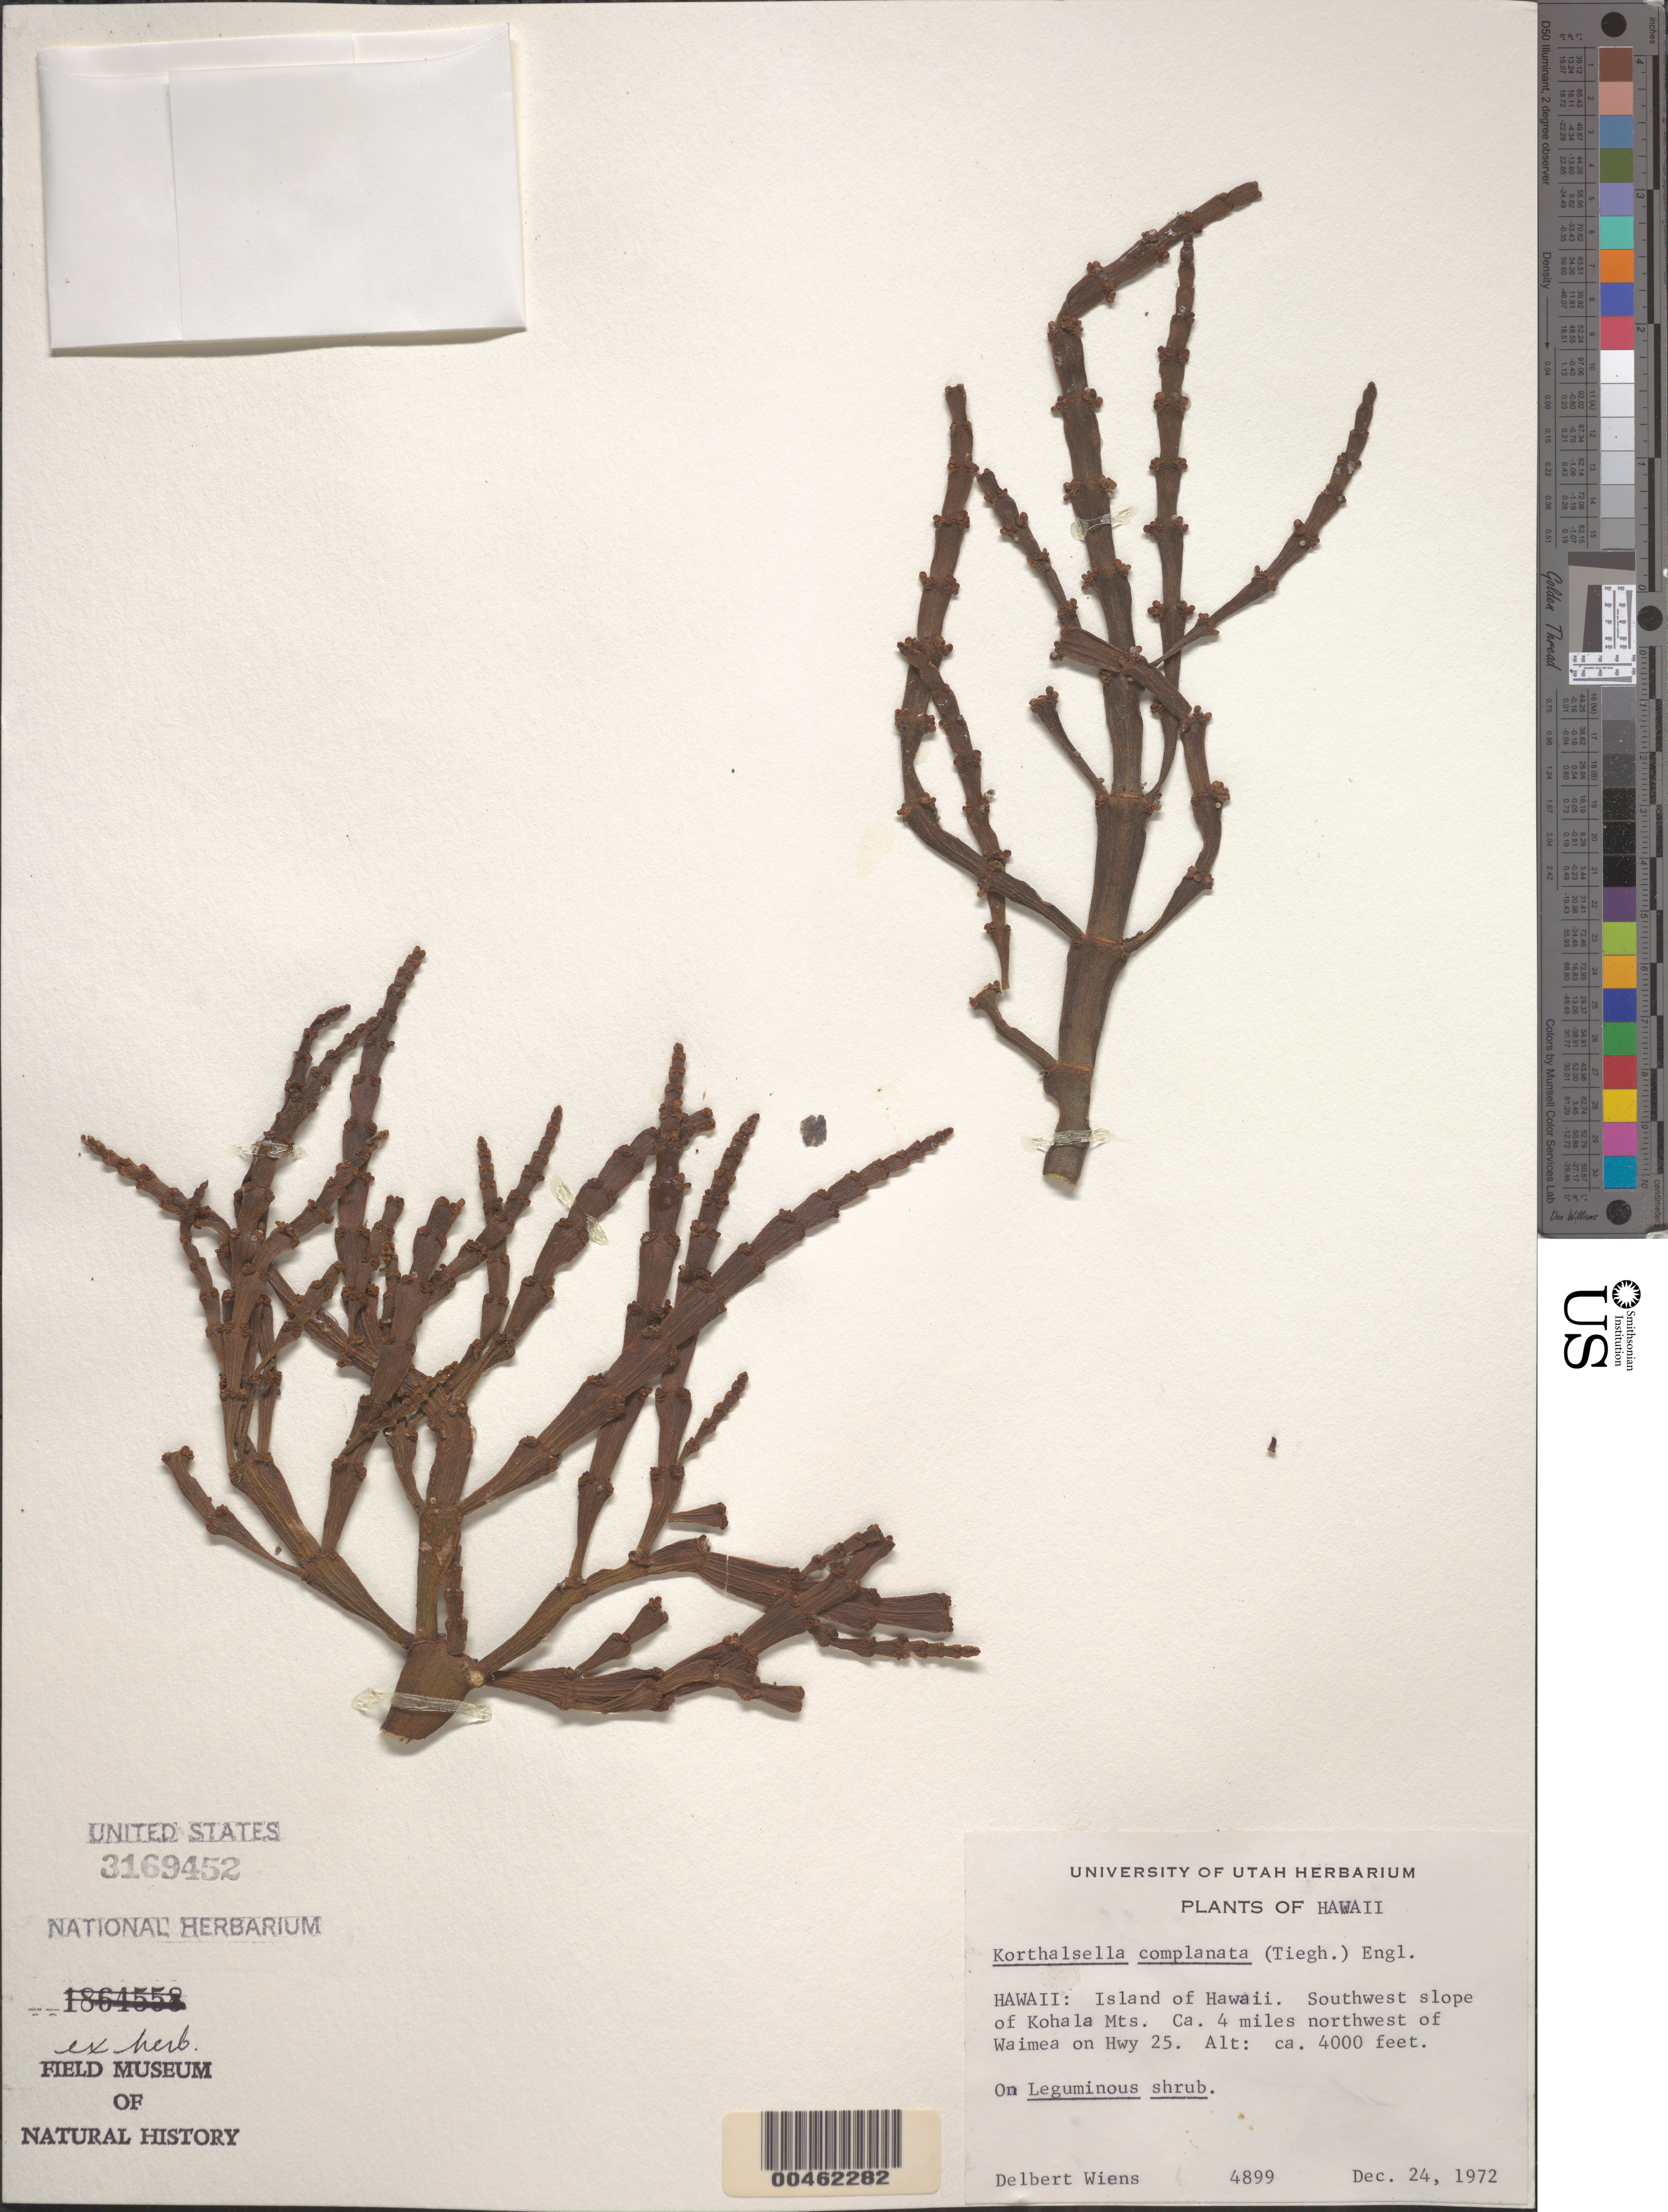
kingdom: Plantae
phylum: Tracheophyta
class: Magnoliopsida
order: Santalales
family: Viscaceae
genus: Korthalsella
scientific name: Korthalsella complanata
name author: (Tiegh.) Engl.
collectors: D. Wiens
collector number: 4899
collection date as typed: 24 Dec 1972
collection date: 1972-12-24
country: United States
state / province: Hawaii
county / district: Hawaii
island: Hawaii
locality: SW slope of Kohala Mts. Ca. 4 mi NW of Waimea on Hwy 25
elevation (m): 1219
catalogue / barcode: US 3169452